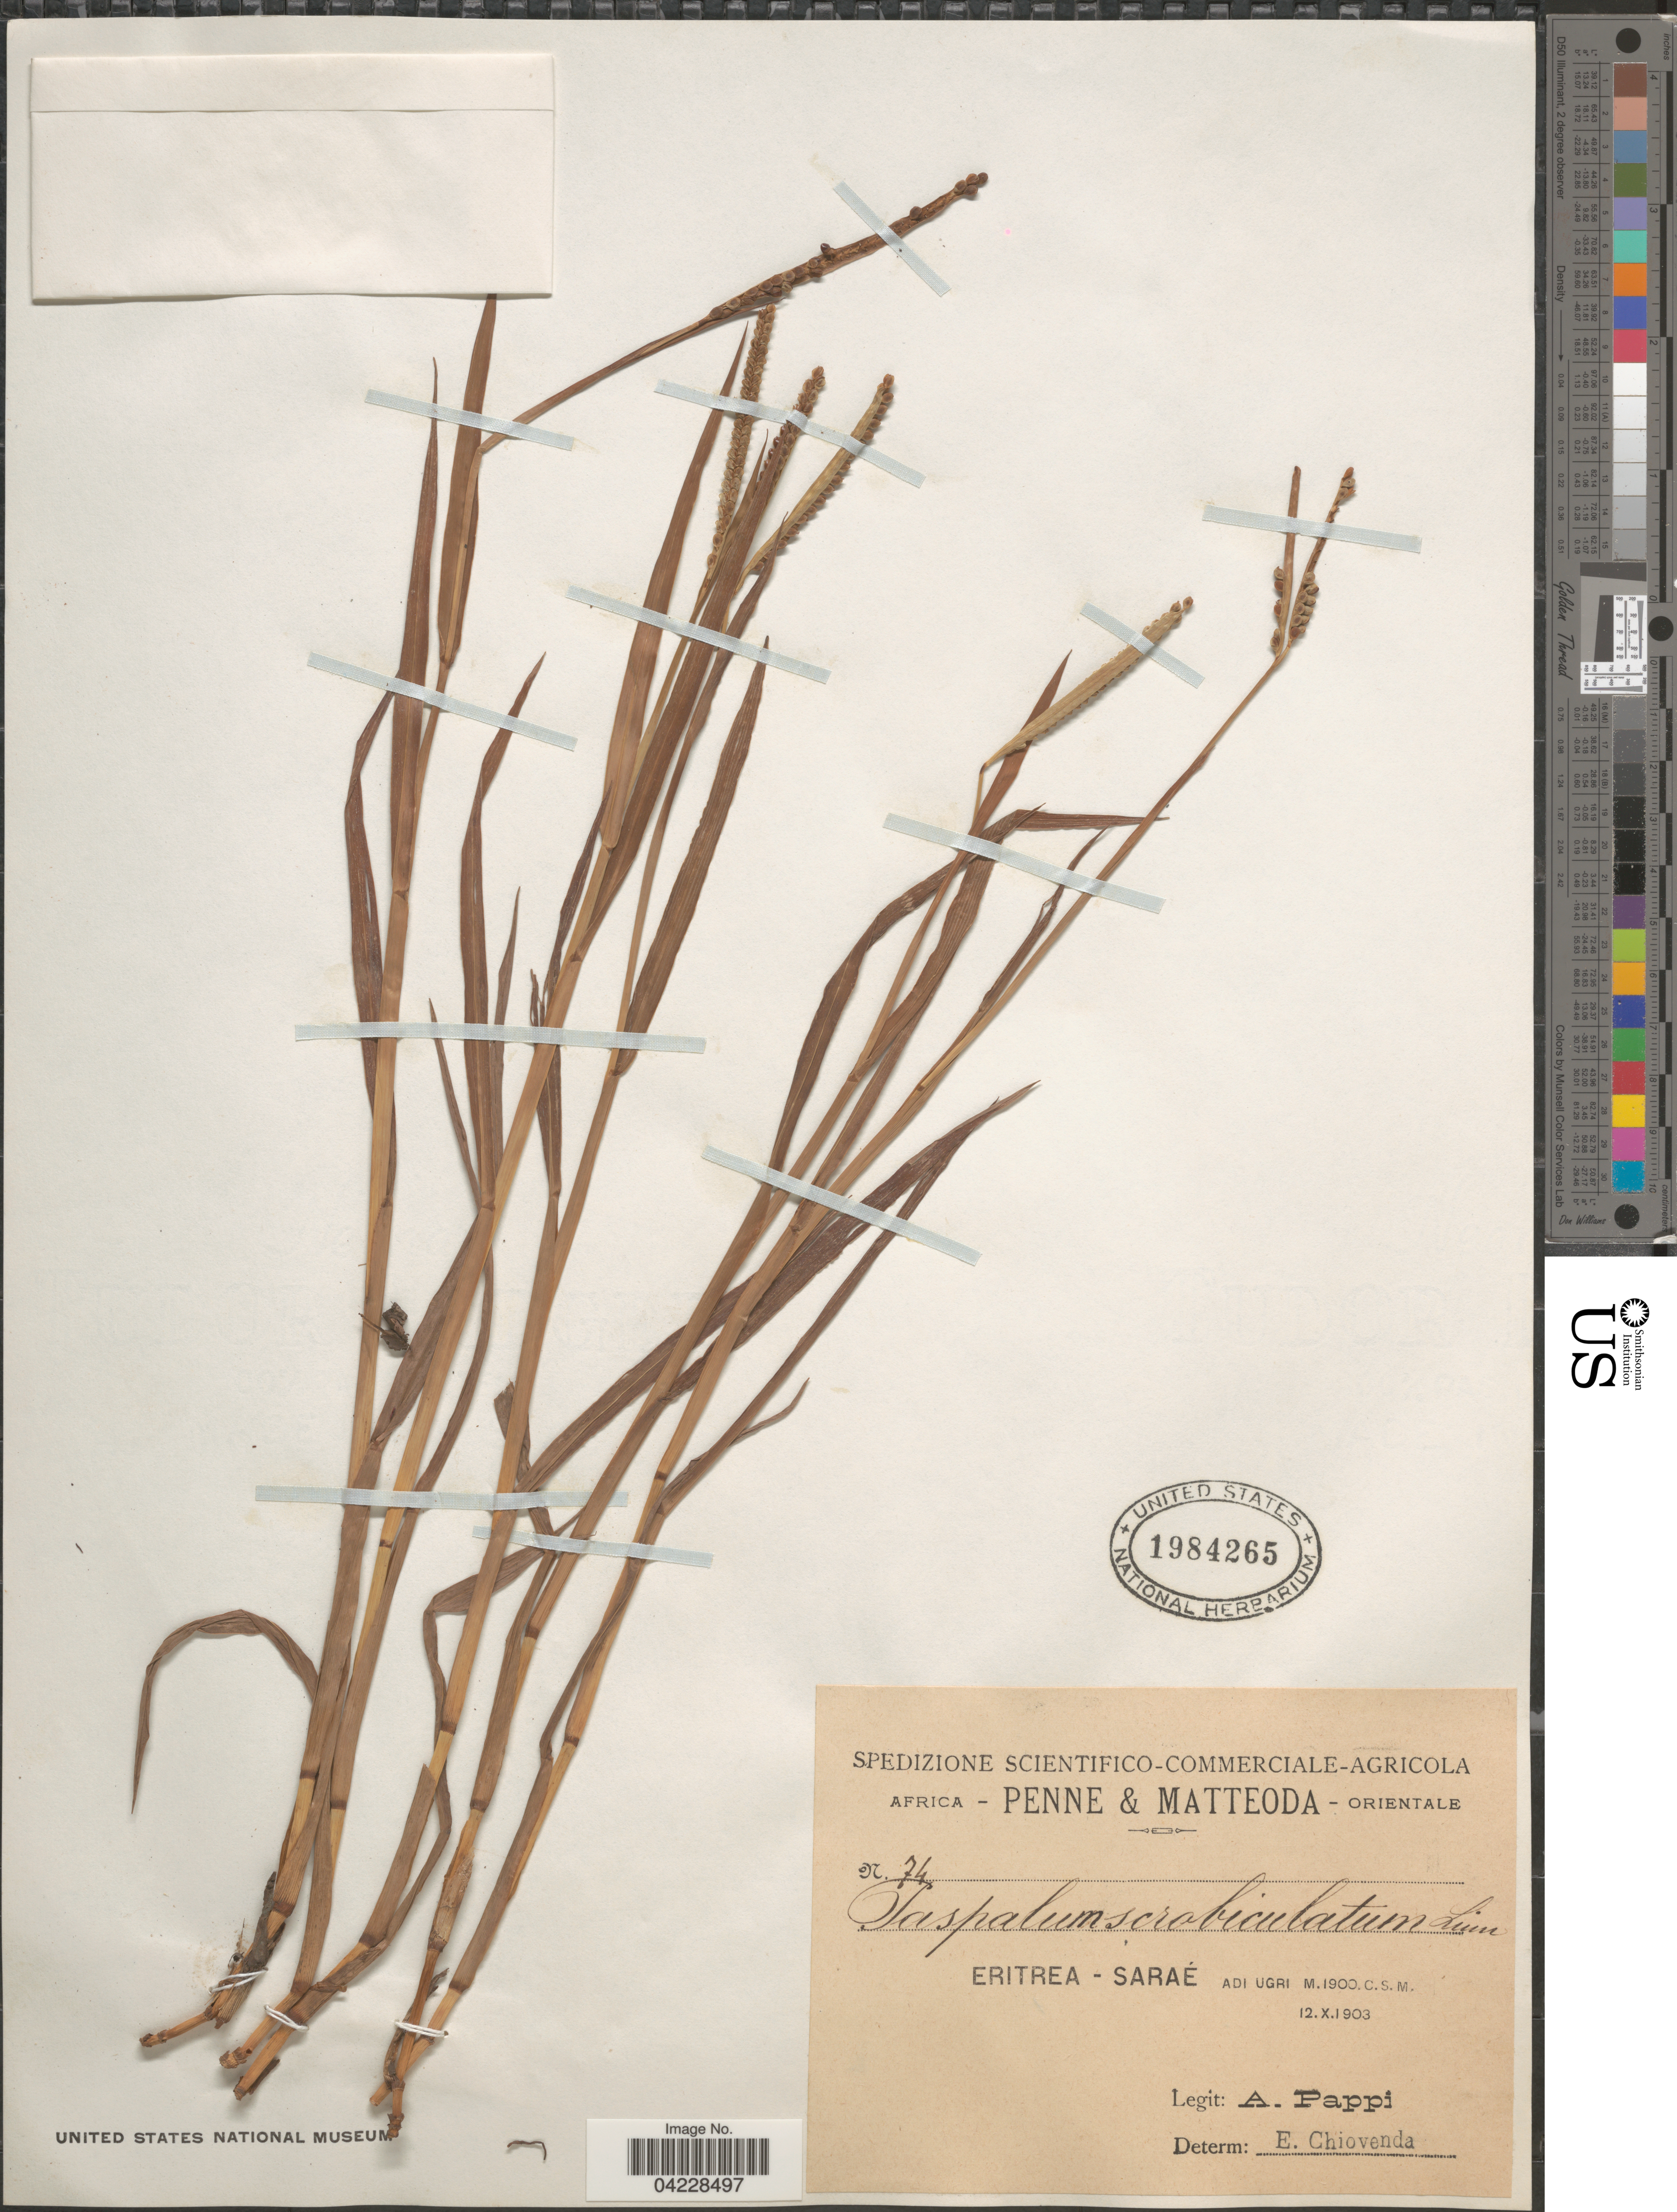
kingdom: Plantae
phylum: Tracheophyta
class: Liliopsida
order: Poales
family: Poaceae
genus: Paspalum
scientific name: Paspalum scrobiculatum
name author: L.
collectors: A. Pappi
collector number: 74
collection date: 1903-10-12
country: Eritrea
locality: Africa - Orientale. Saraé. Adi Ugri.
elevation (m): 1900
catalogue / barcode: US 1984265